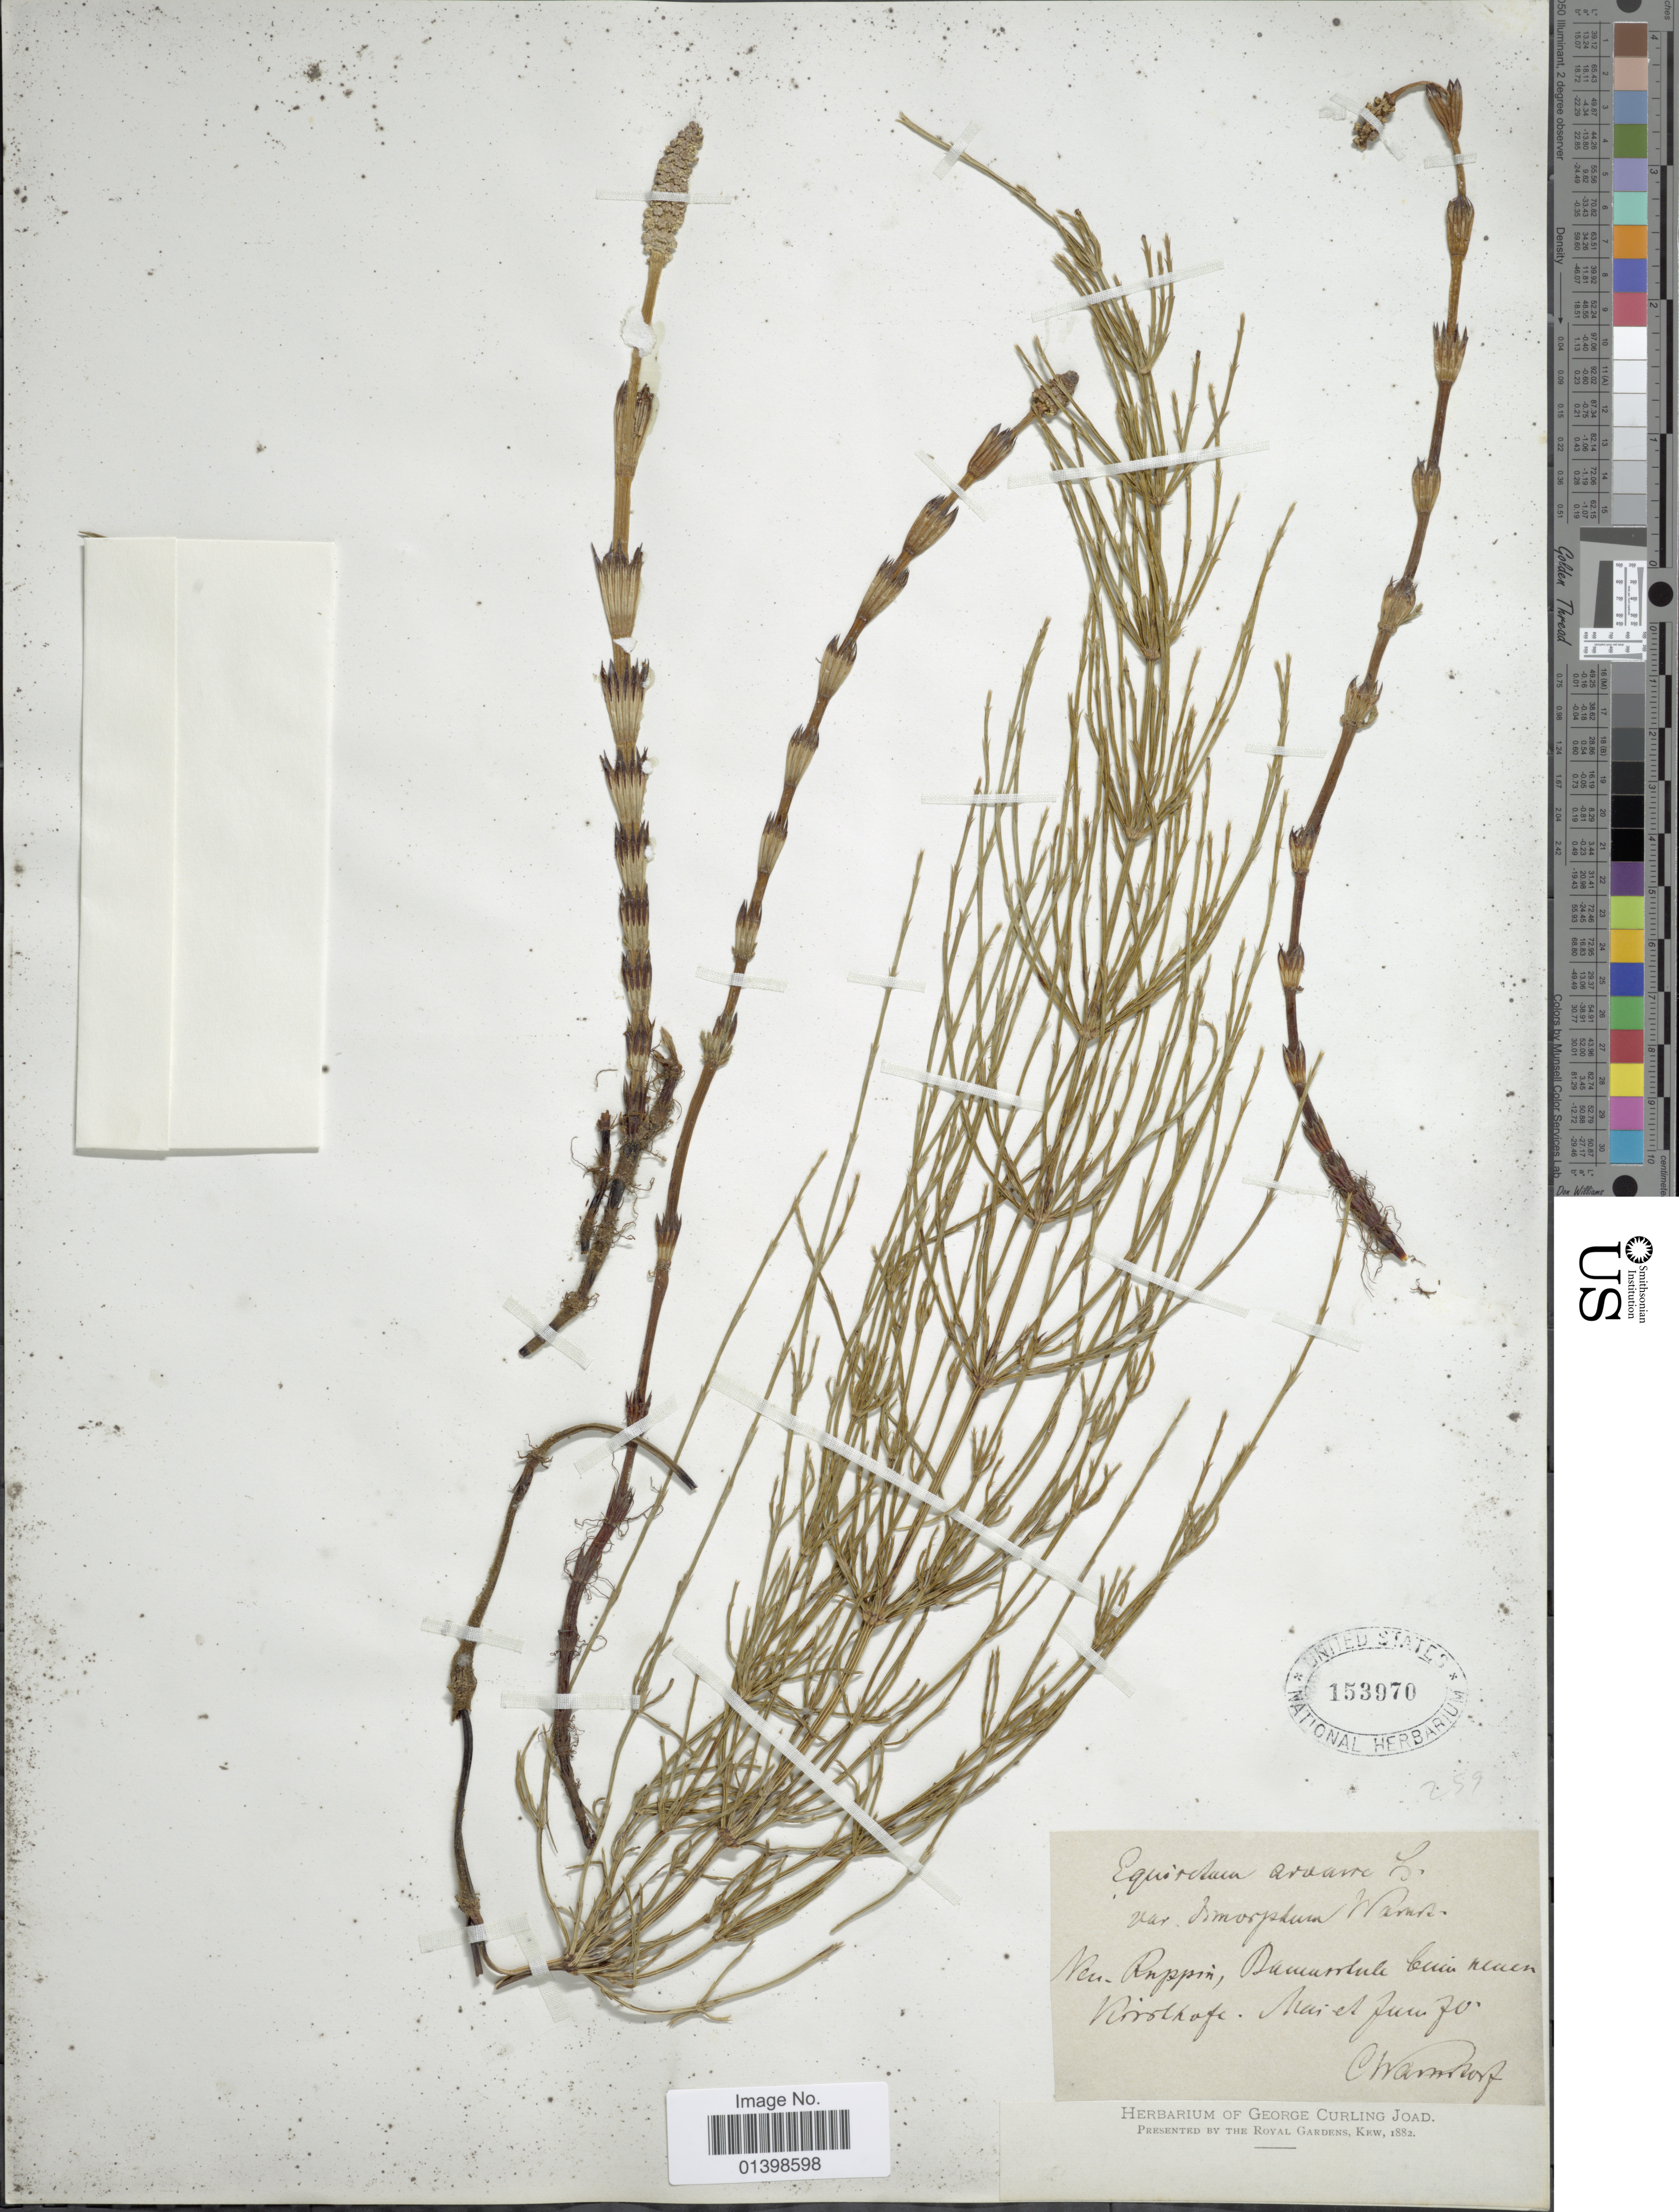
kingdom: Plantae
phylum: Tracheophyta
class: Polypodiopsida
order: Equisetales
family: Equisetaceae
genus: Equisetum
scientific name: Equisetum arvense var. dimorphum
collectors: C. F. Warnstorf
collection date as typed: Transcribed d/m/y: /5/70 to /6/70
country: Germany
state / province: Brandenburg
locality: New Ruppin; [illegible text] Korlshafe[interpreted]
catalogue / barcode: US 153970